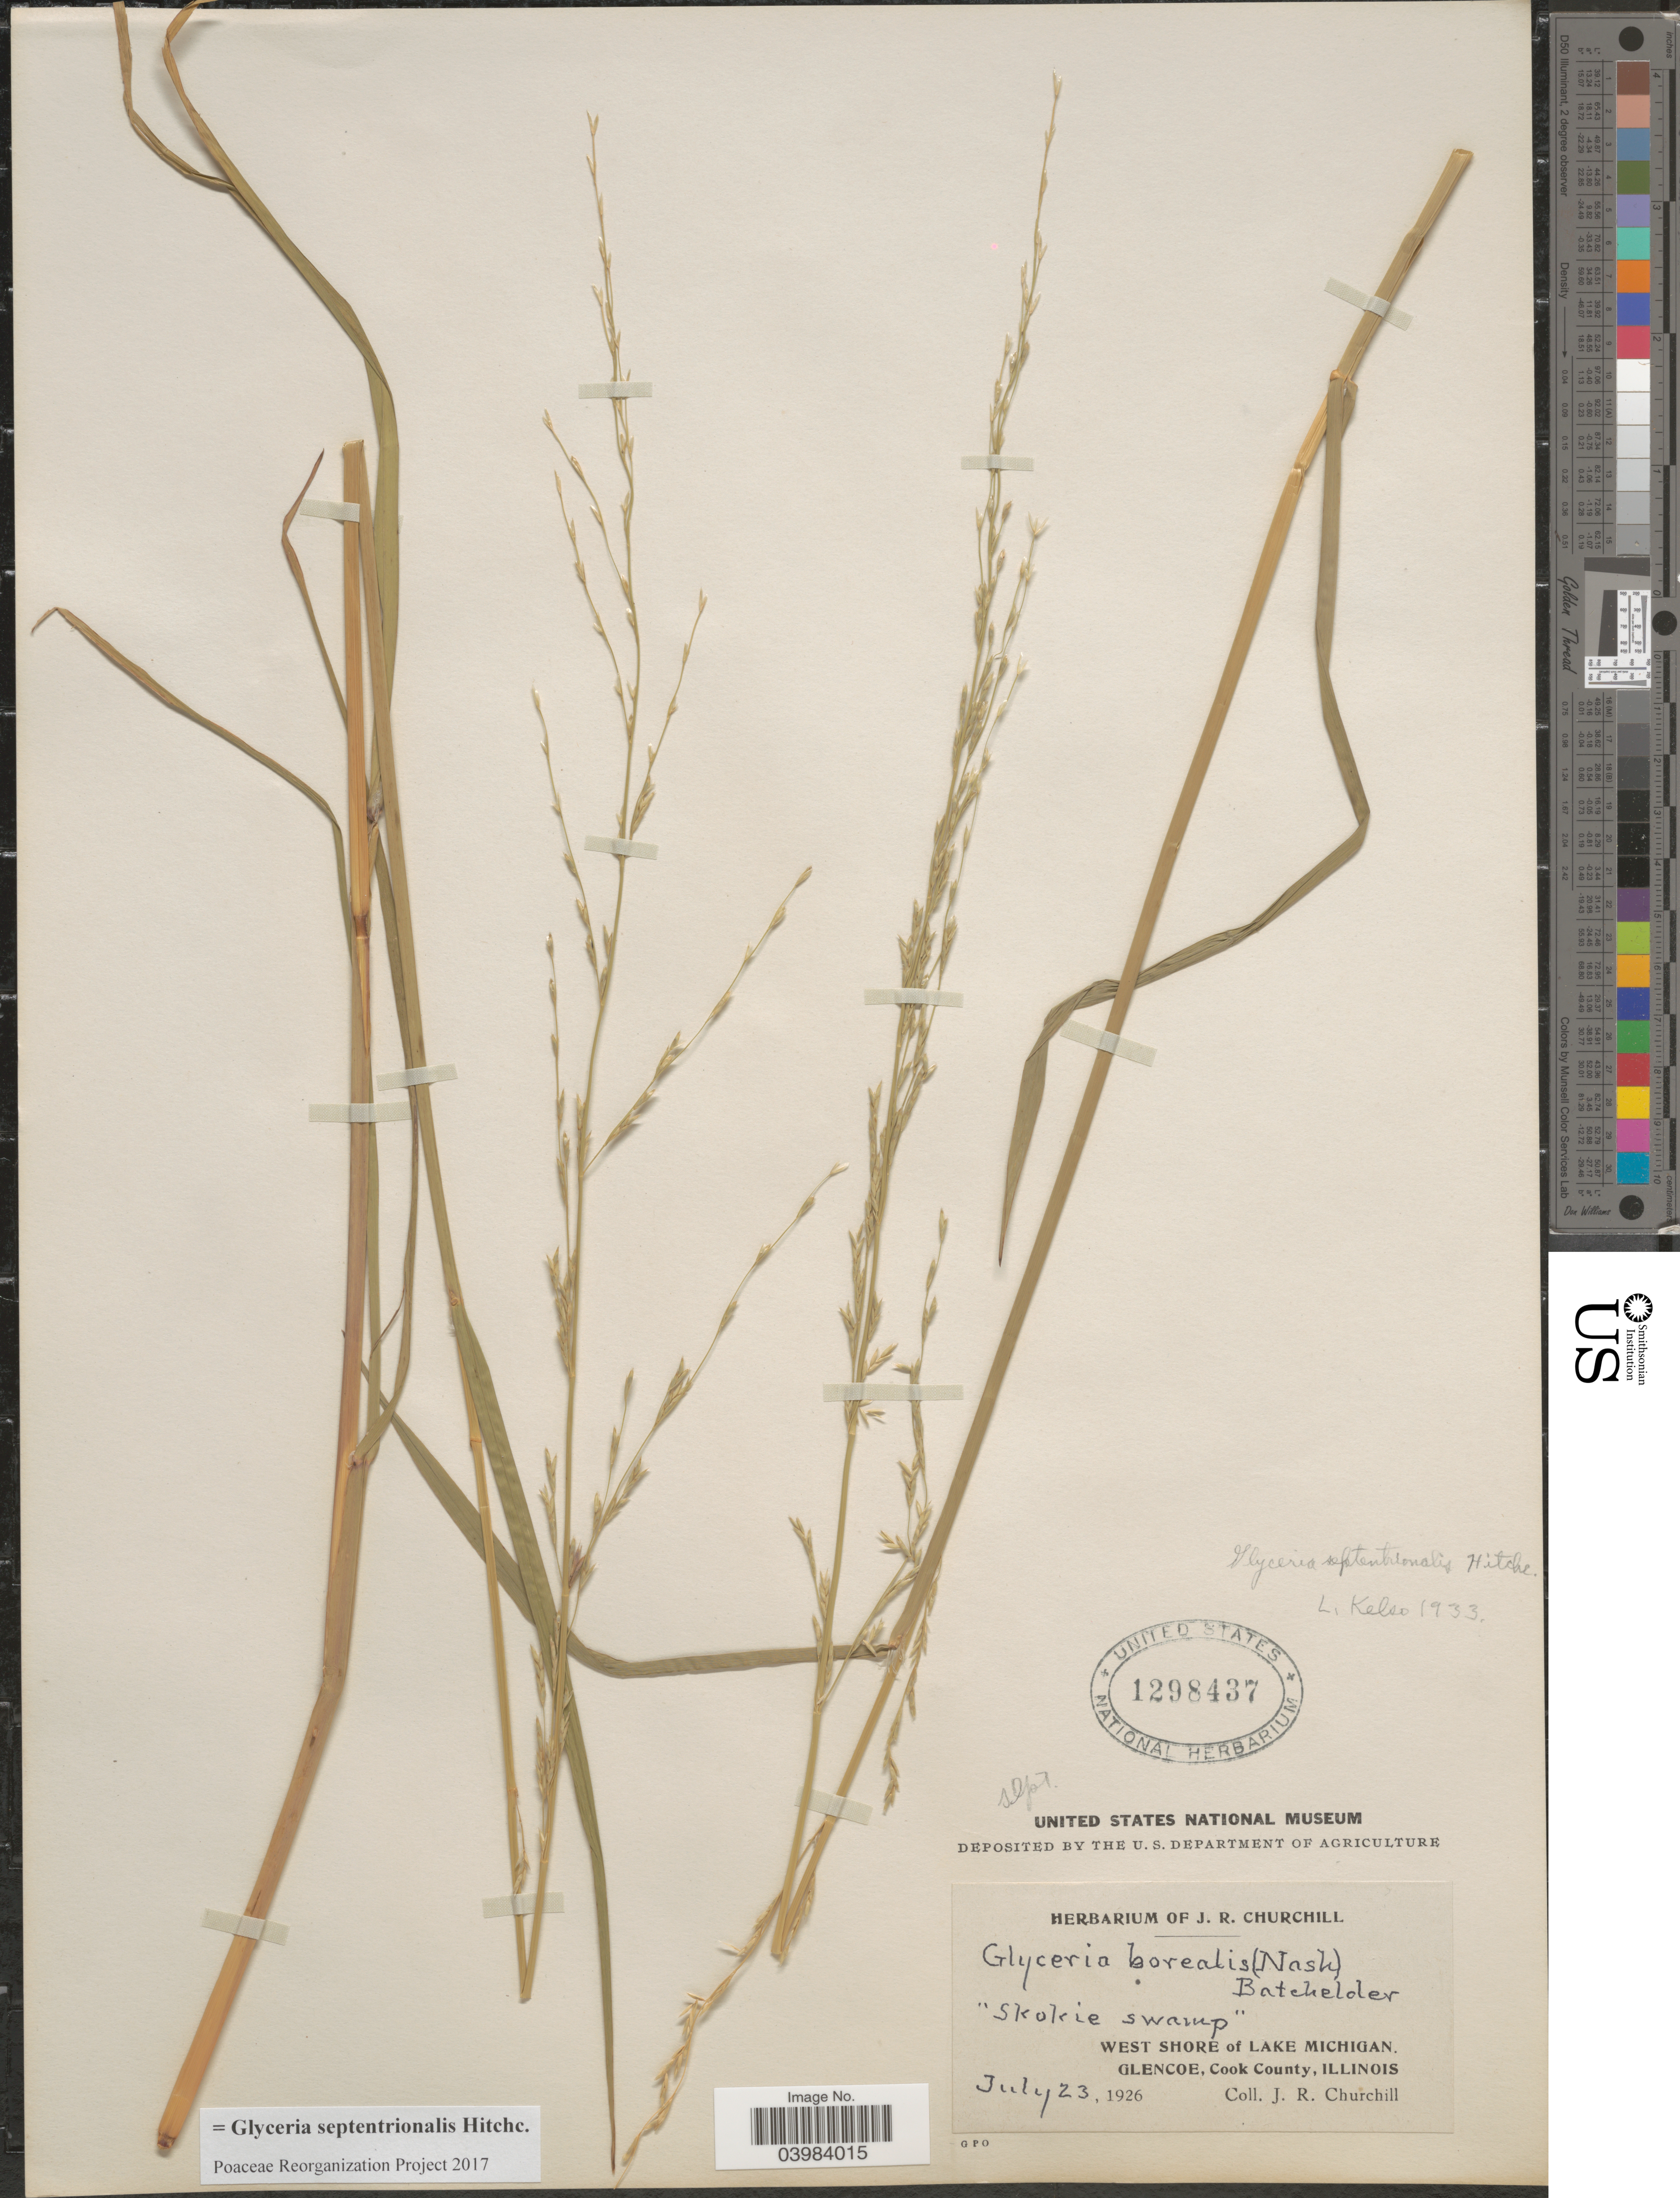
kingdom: Plantae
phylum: Tracheophyta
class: Liliopsida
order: Poales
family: Poaceae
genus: Glyceria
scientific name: Glyceria septentrionalis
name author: Hitchc.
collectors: J. Churchill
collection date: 1926-07-23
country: United States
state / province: Illinois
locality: Skokie swamp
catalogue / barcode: US 1298437